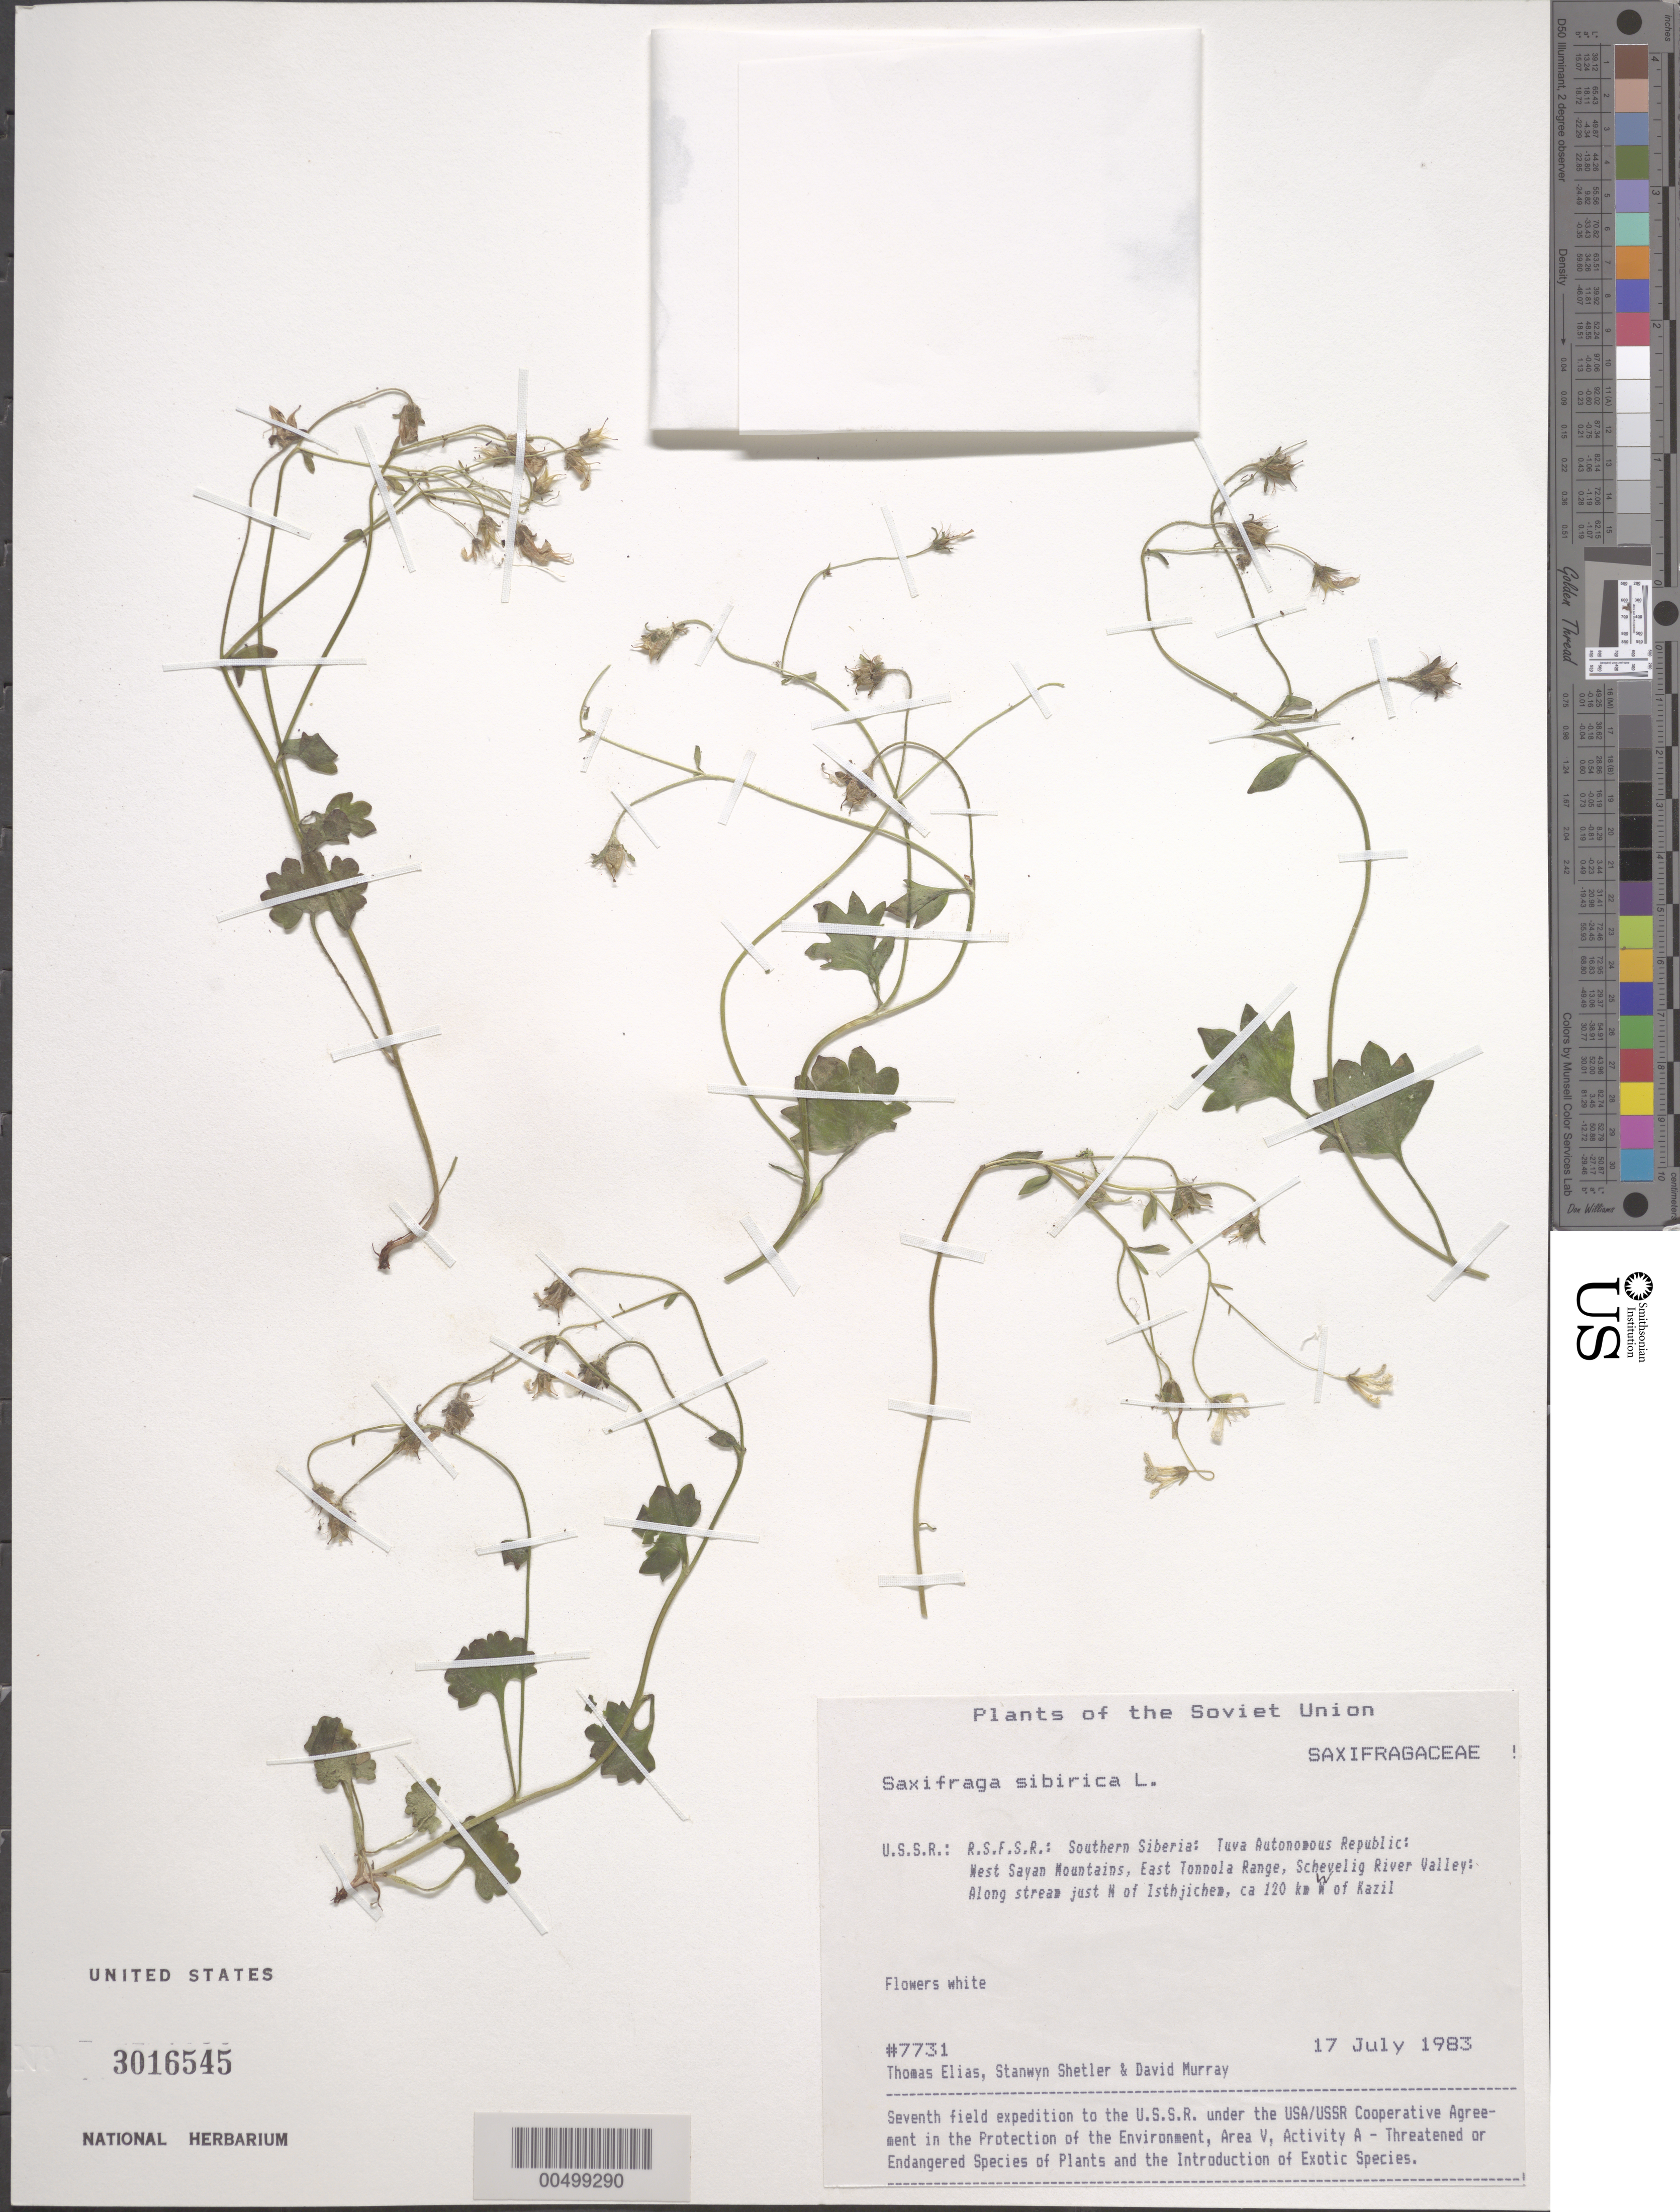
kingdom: Plantae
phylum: Tracheophyta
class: Magnoliopsida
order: Saxifragales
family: Saxifragaceae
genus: Saxifraga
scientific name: Saxifraga sibirica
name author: L.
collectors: T. Elias, S. Shetler & D. F. Murray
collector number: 7731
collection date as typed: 17 Jul 1983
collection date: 1983-07-17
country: Russian Federation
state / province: Tuva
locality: West Sayan Mountains, E Tonnola [Tannu-Ola] Range, Schevelig River Valley, just N of Isthichem [Ishti-Khem], *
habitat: along stream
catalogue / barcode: US 3016545